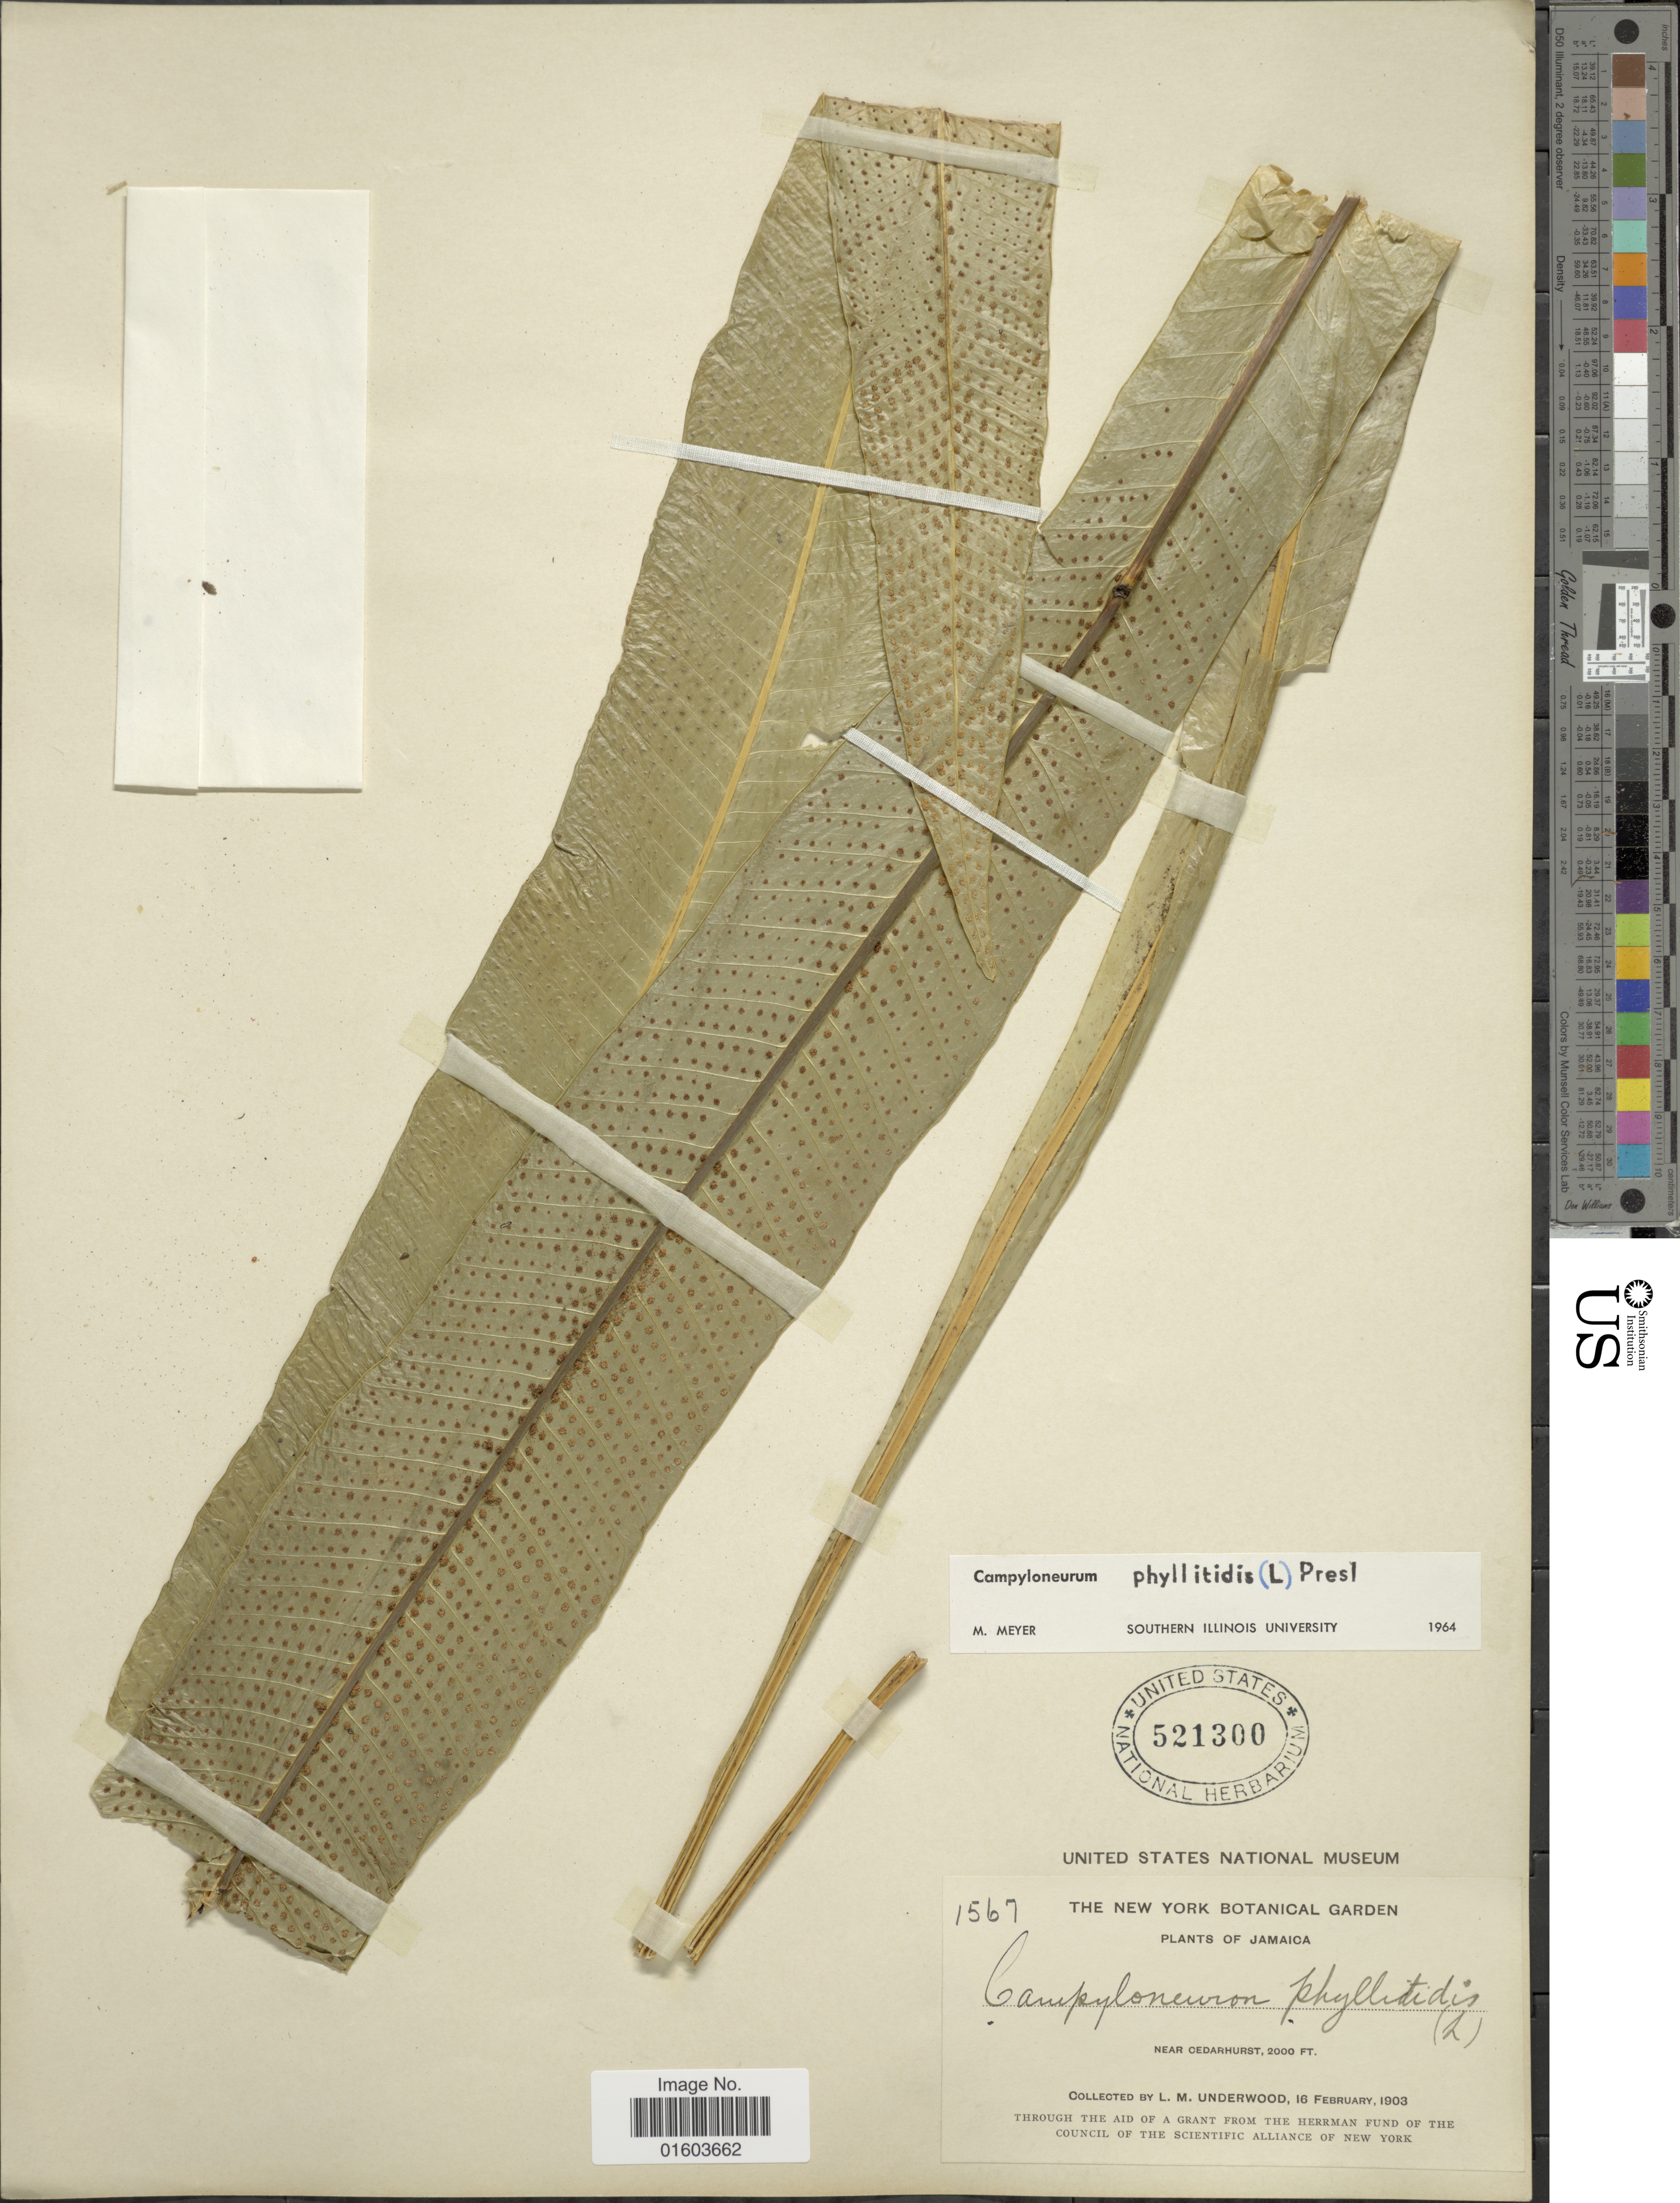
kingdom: Plantae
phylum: Tracheophyta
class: Polypodiopsida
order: Polypodiales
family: Polypodiaceae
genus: Campyloneurum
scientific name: Campyloneurum phyllitidis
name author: (L.) C. Presl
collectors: L. M. Underwood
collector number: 1567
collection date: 1903-02-16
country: Jamaica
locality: Near Cedarhurst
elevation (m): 610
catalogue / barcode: US 52130